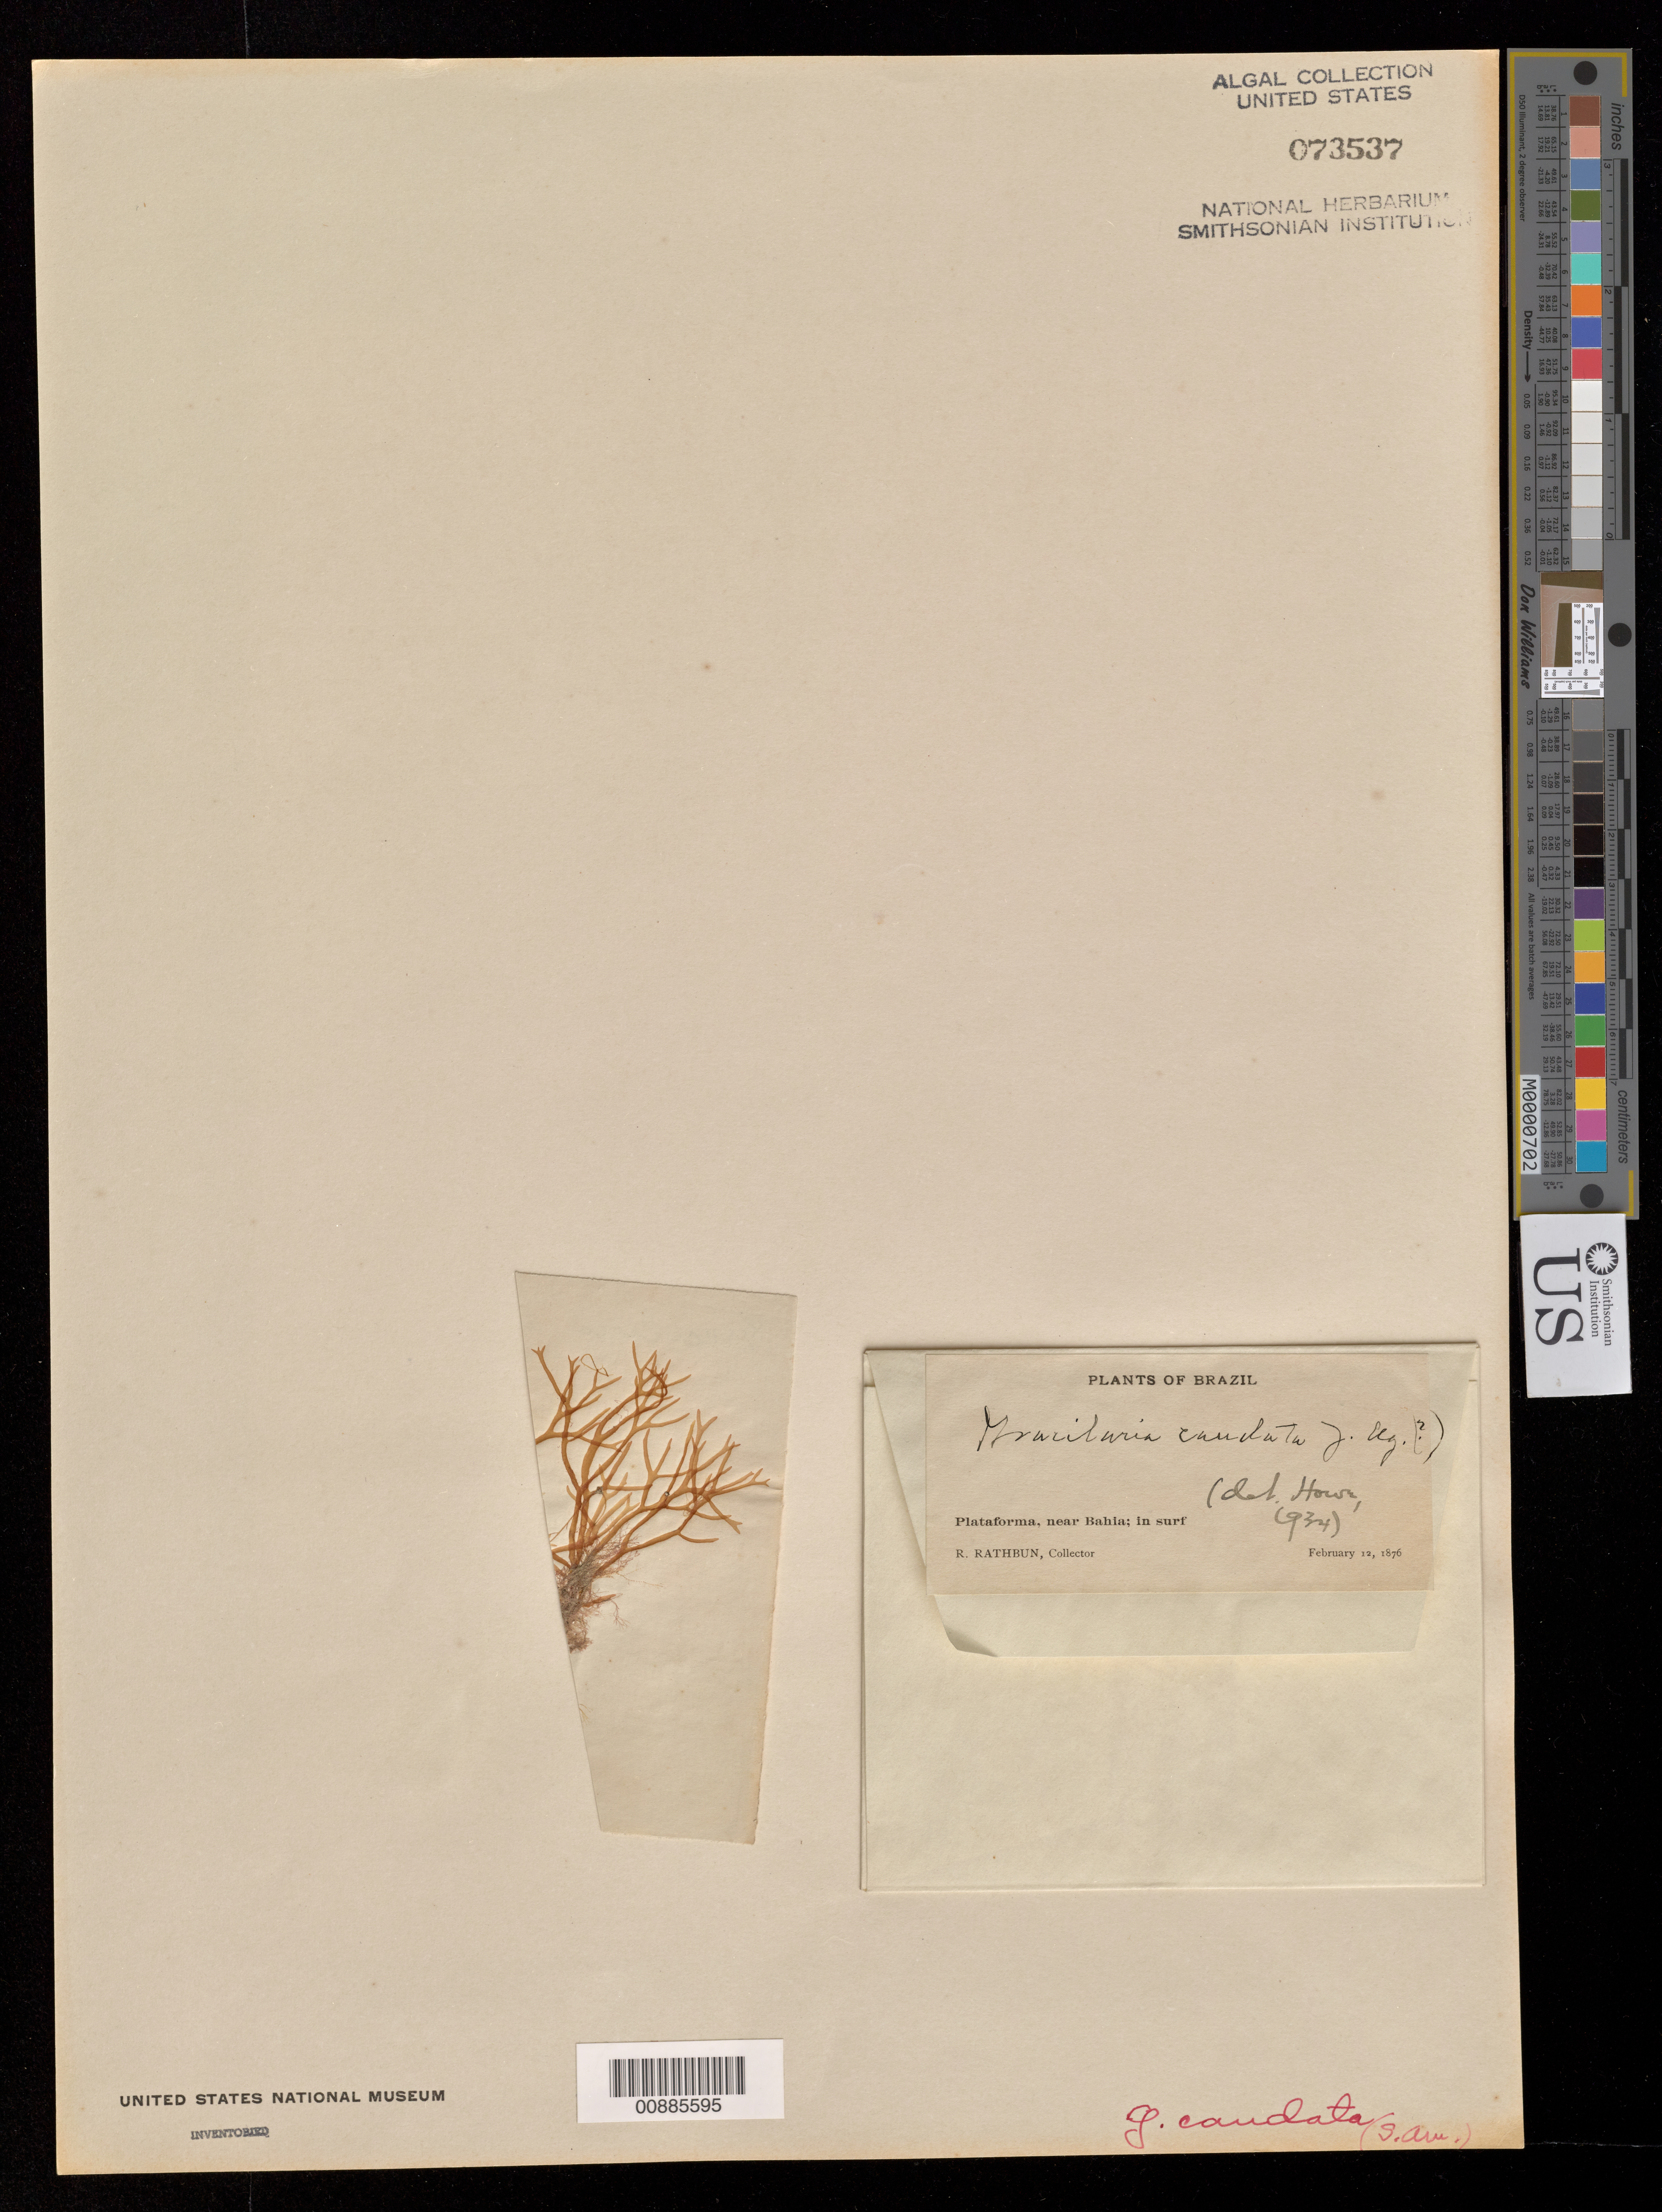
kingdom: Plantae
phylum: Rhodophyta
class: Florideophyceae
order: Gracilariales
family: Gracilariaceae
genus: Gracilaria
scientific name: Gracilaria caudata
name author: J. Agardh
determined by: Howe, M. A.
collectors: R. Rathbun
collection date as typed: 12 Feb 1876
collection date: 1876-02-12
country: Brazil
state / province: Bahia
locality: Plataforma, near Salvador (Bahia)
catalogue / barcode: US 73537